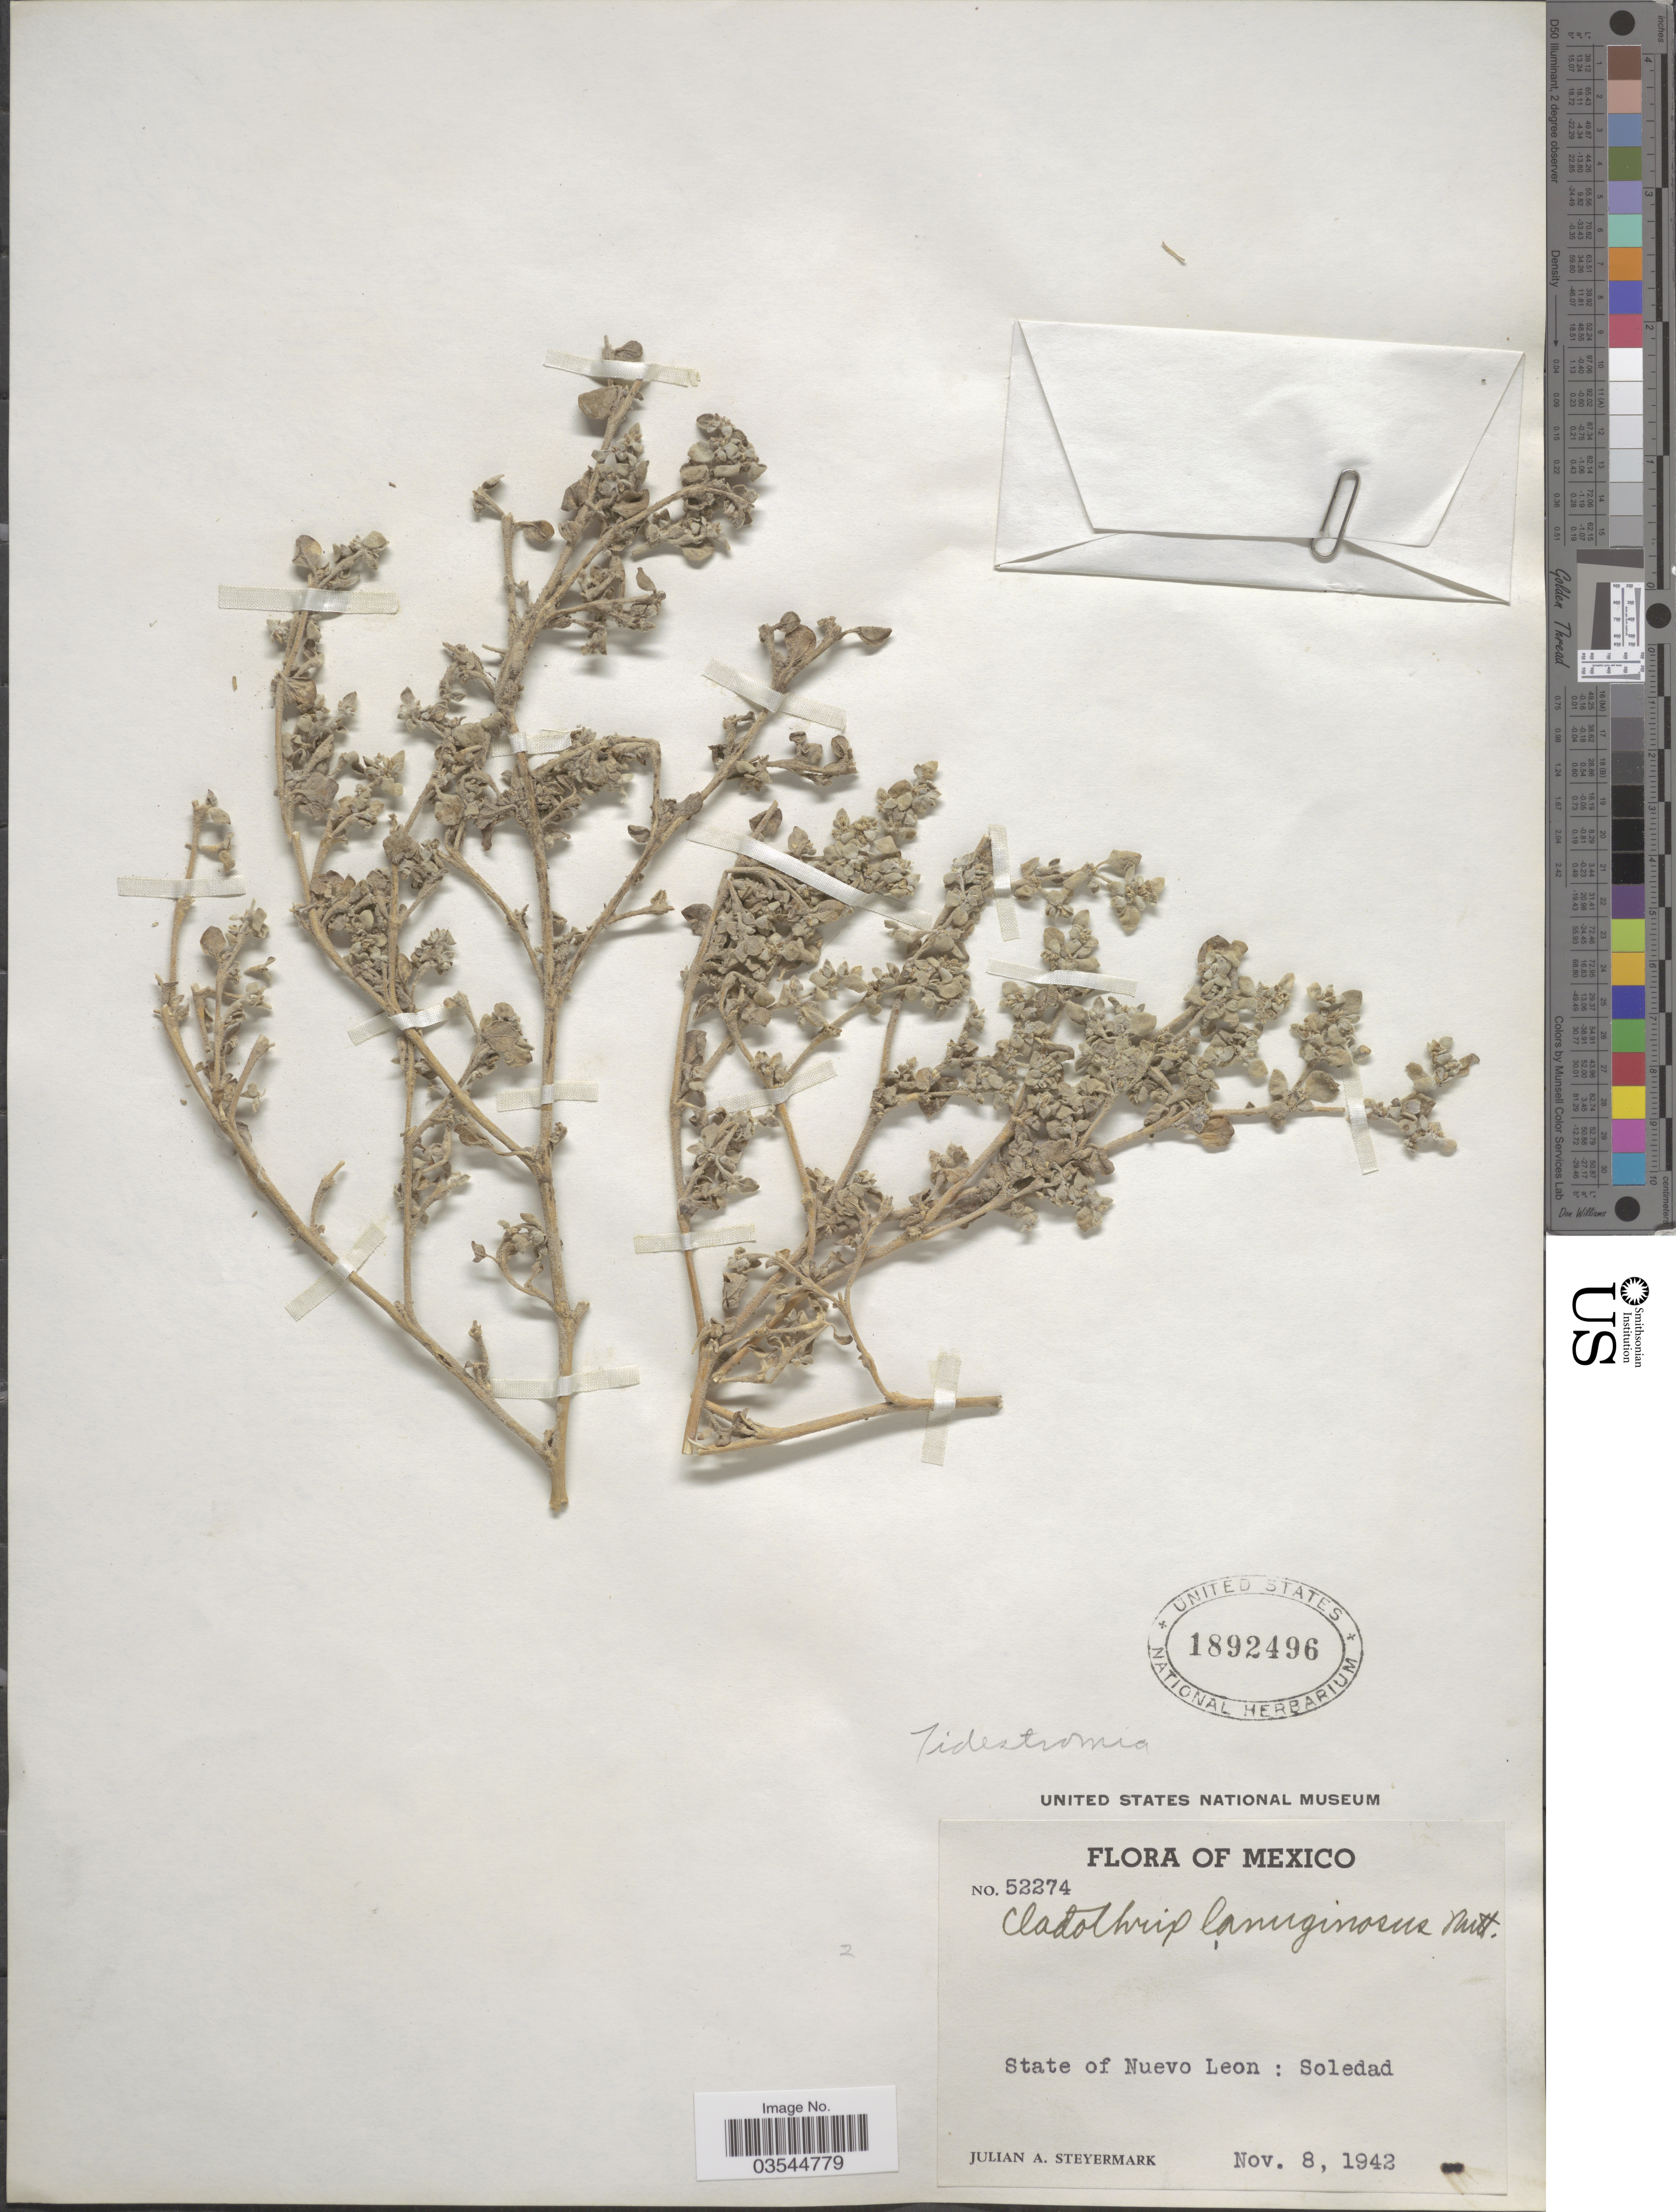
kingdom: Plantae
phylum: Tracheophyta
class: Magnoliopsida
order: Caryophyllales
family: Amaranthaceae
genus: Tidestromia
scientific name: Tidestromia lanuginosa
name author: (Nutt.) Standl.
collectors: J. Steyermark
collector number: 52274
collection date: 1942-11-08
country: Mexico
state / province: Nuevo León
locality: Soledad.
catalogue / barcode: US 1892496